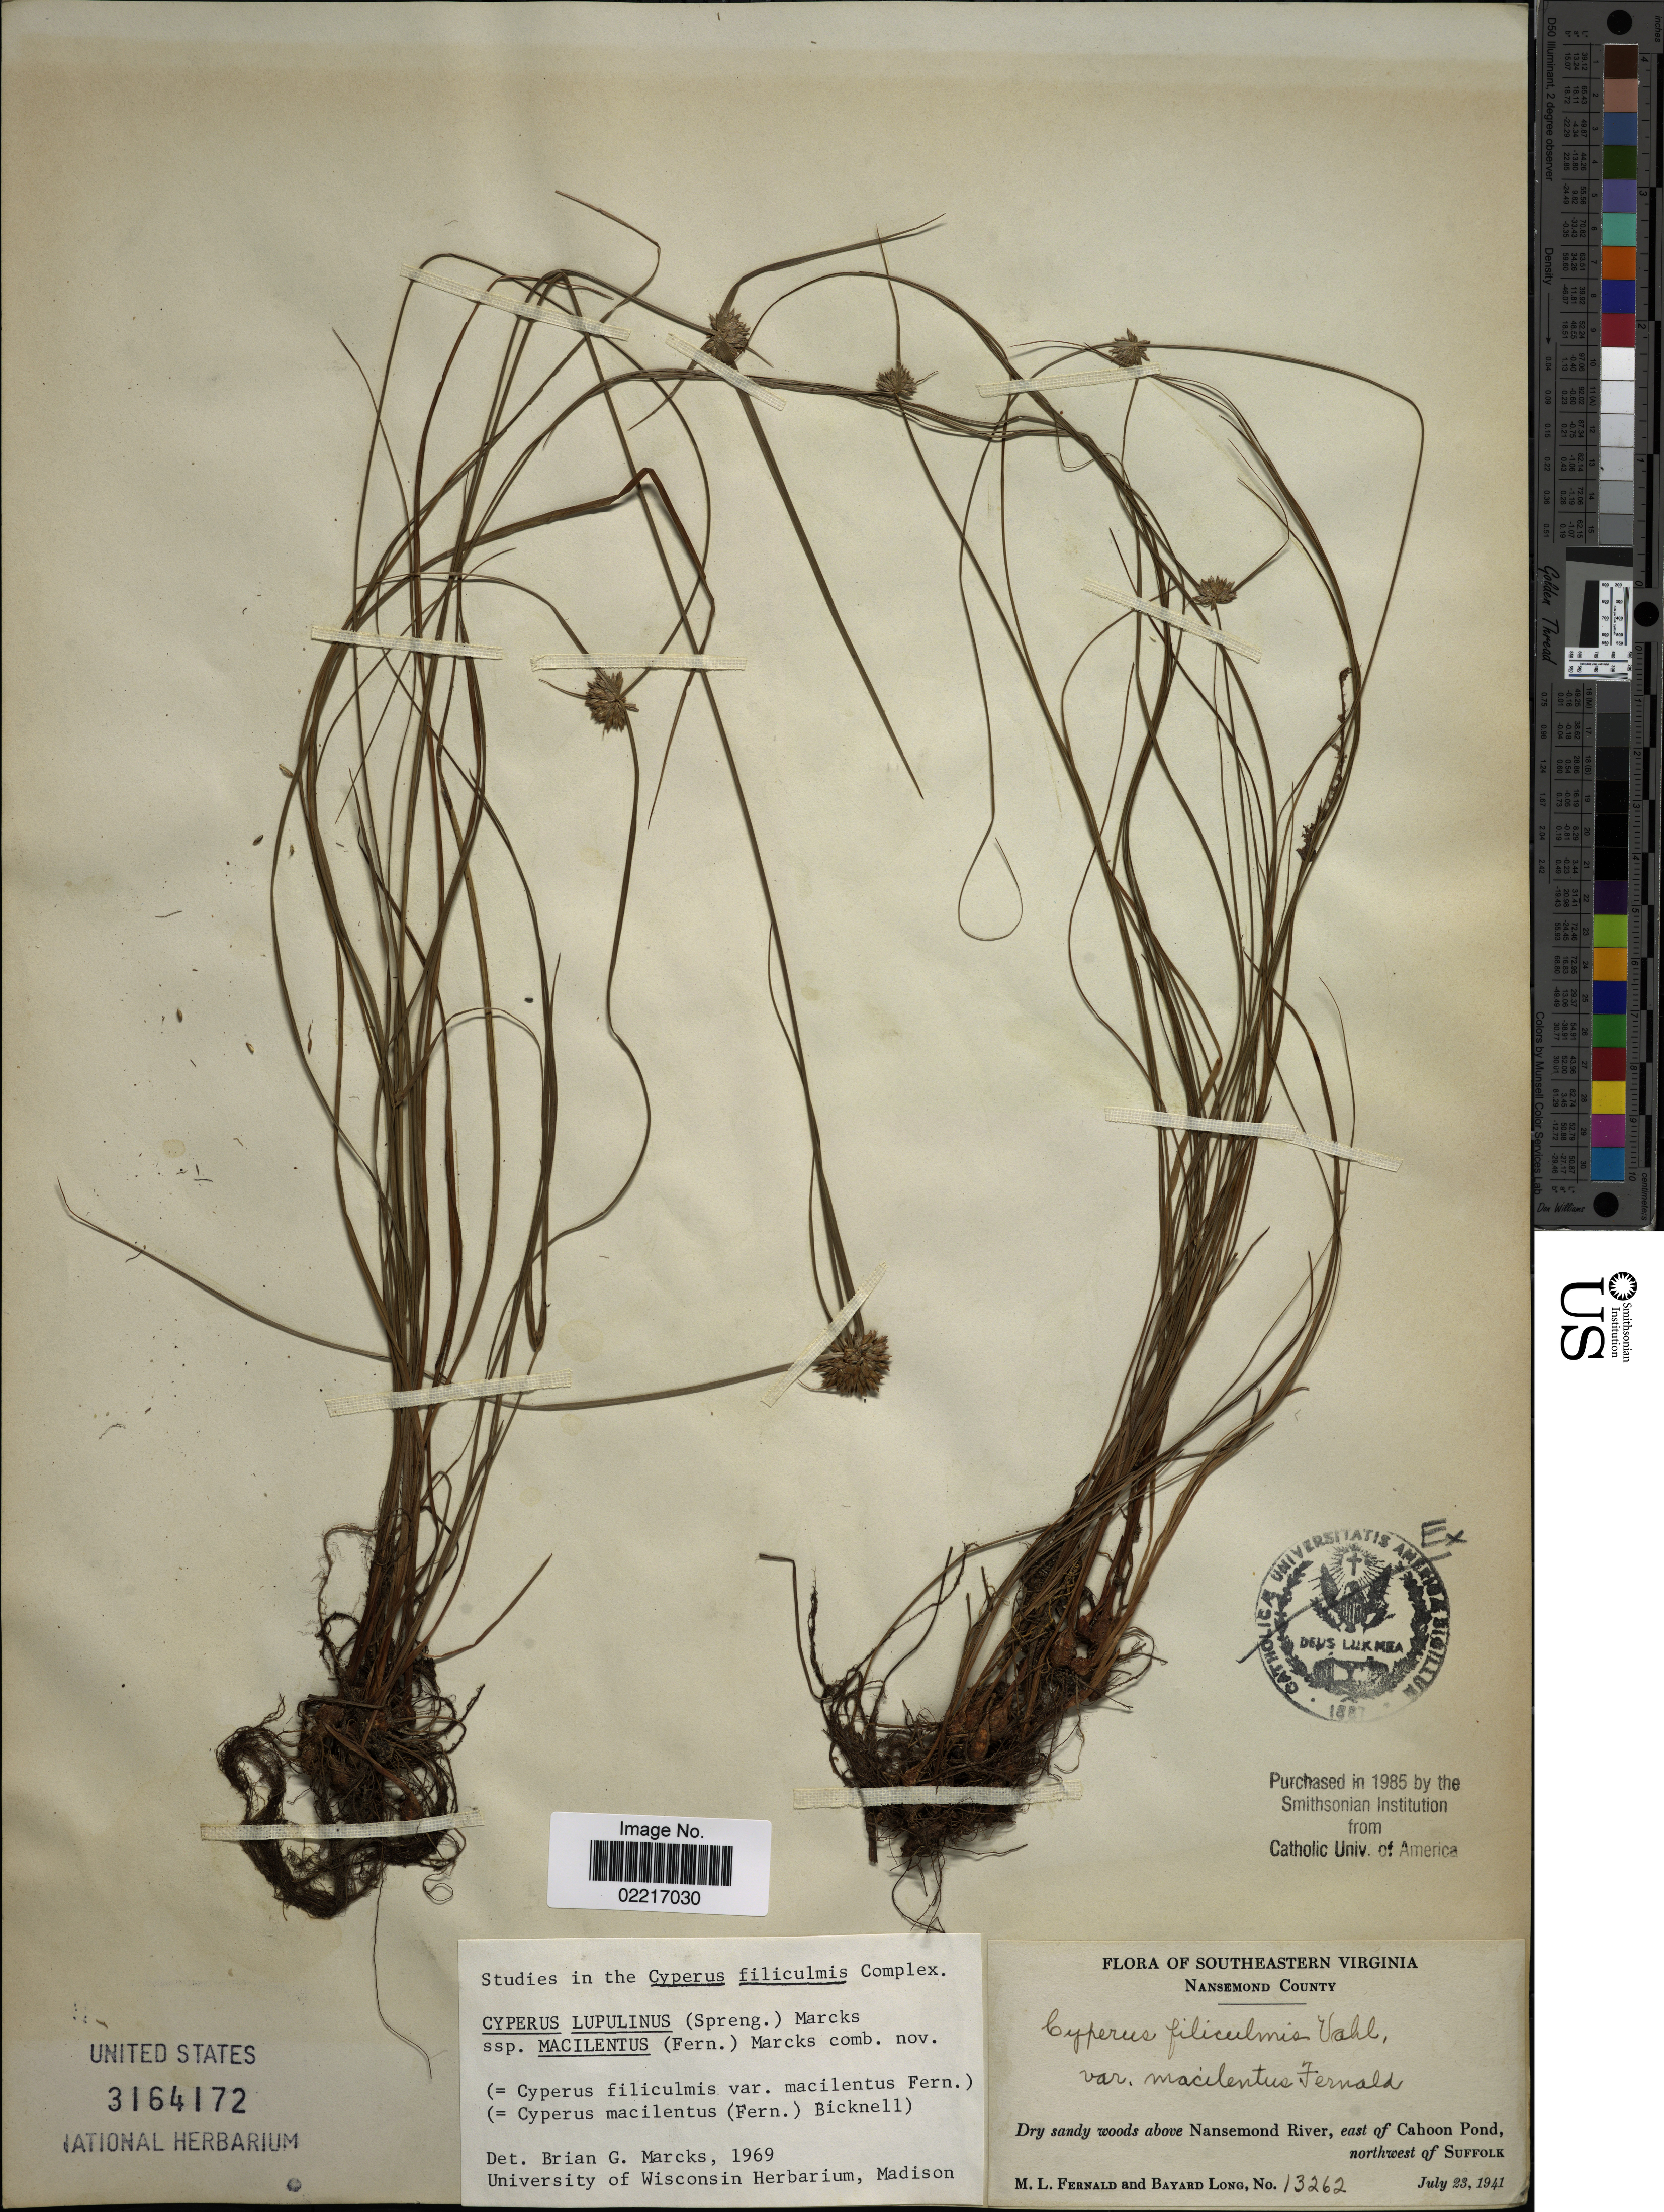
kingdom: Plantae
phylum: Tracheophyta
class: Liliopsida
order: Poales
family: Cyperaceae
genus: Cyperus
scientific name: Cyperus lupulinus subsp. macilentus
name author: (Fernald) Marcks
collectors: M. L. Fernald & B. Long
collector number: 13262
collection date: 1941-07-23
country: United States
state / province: Virginia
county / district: City of Suffolk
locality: Southeastern Virginia, Nansemond County, dry sandy woods above Nansemond River, east of Cahoon Pond, northwest of Suffolk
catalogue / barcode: US 3164172